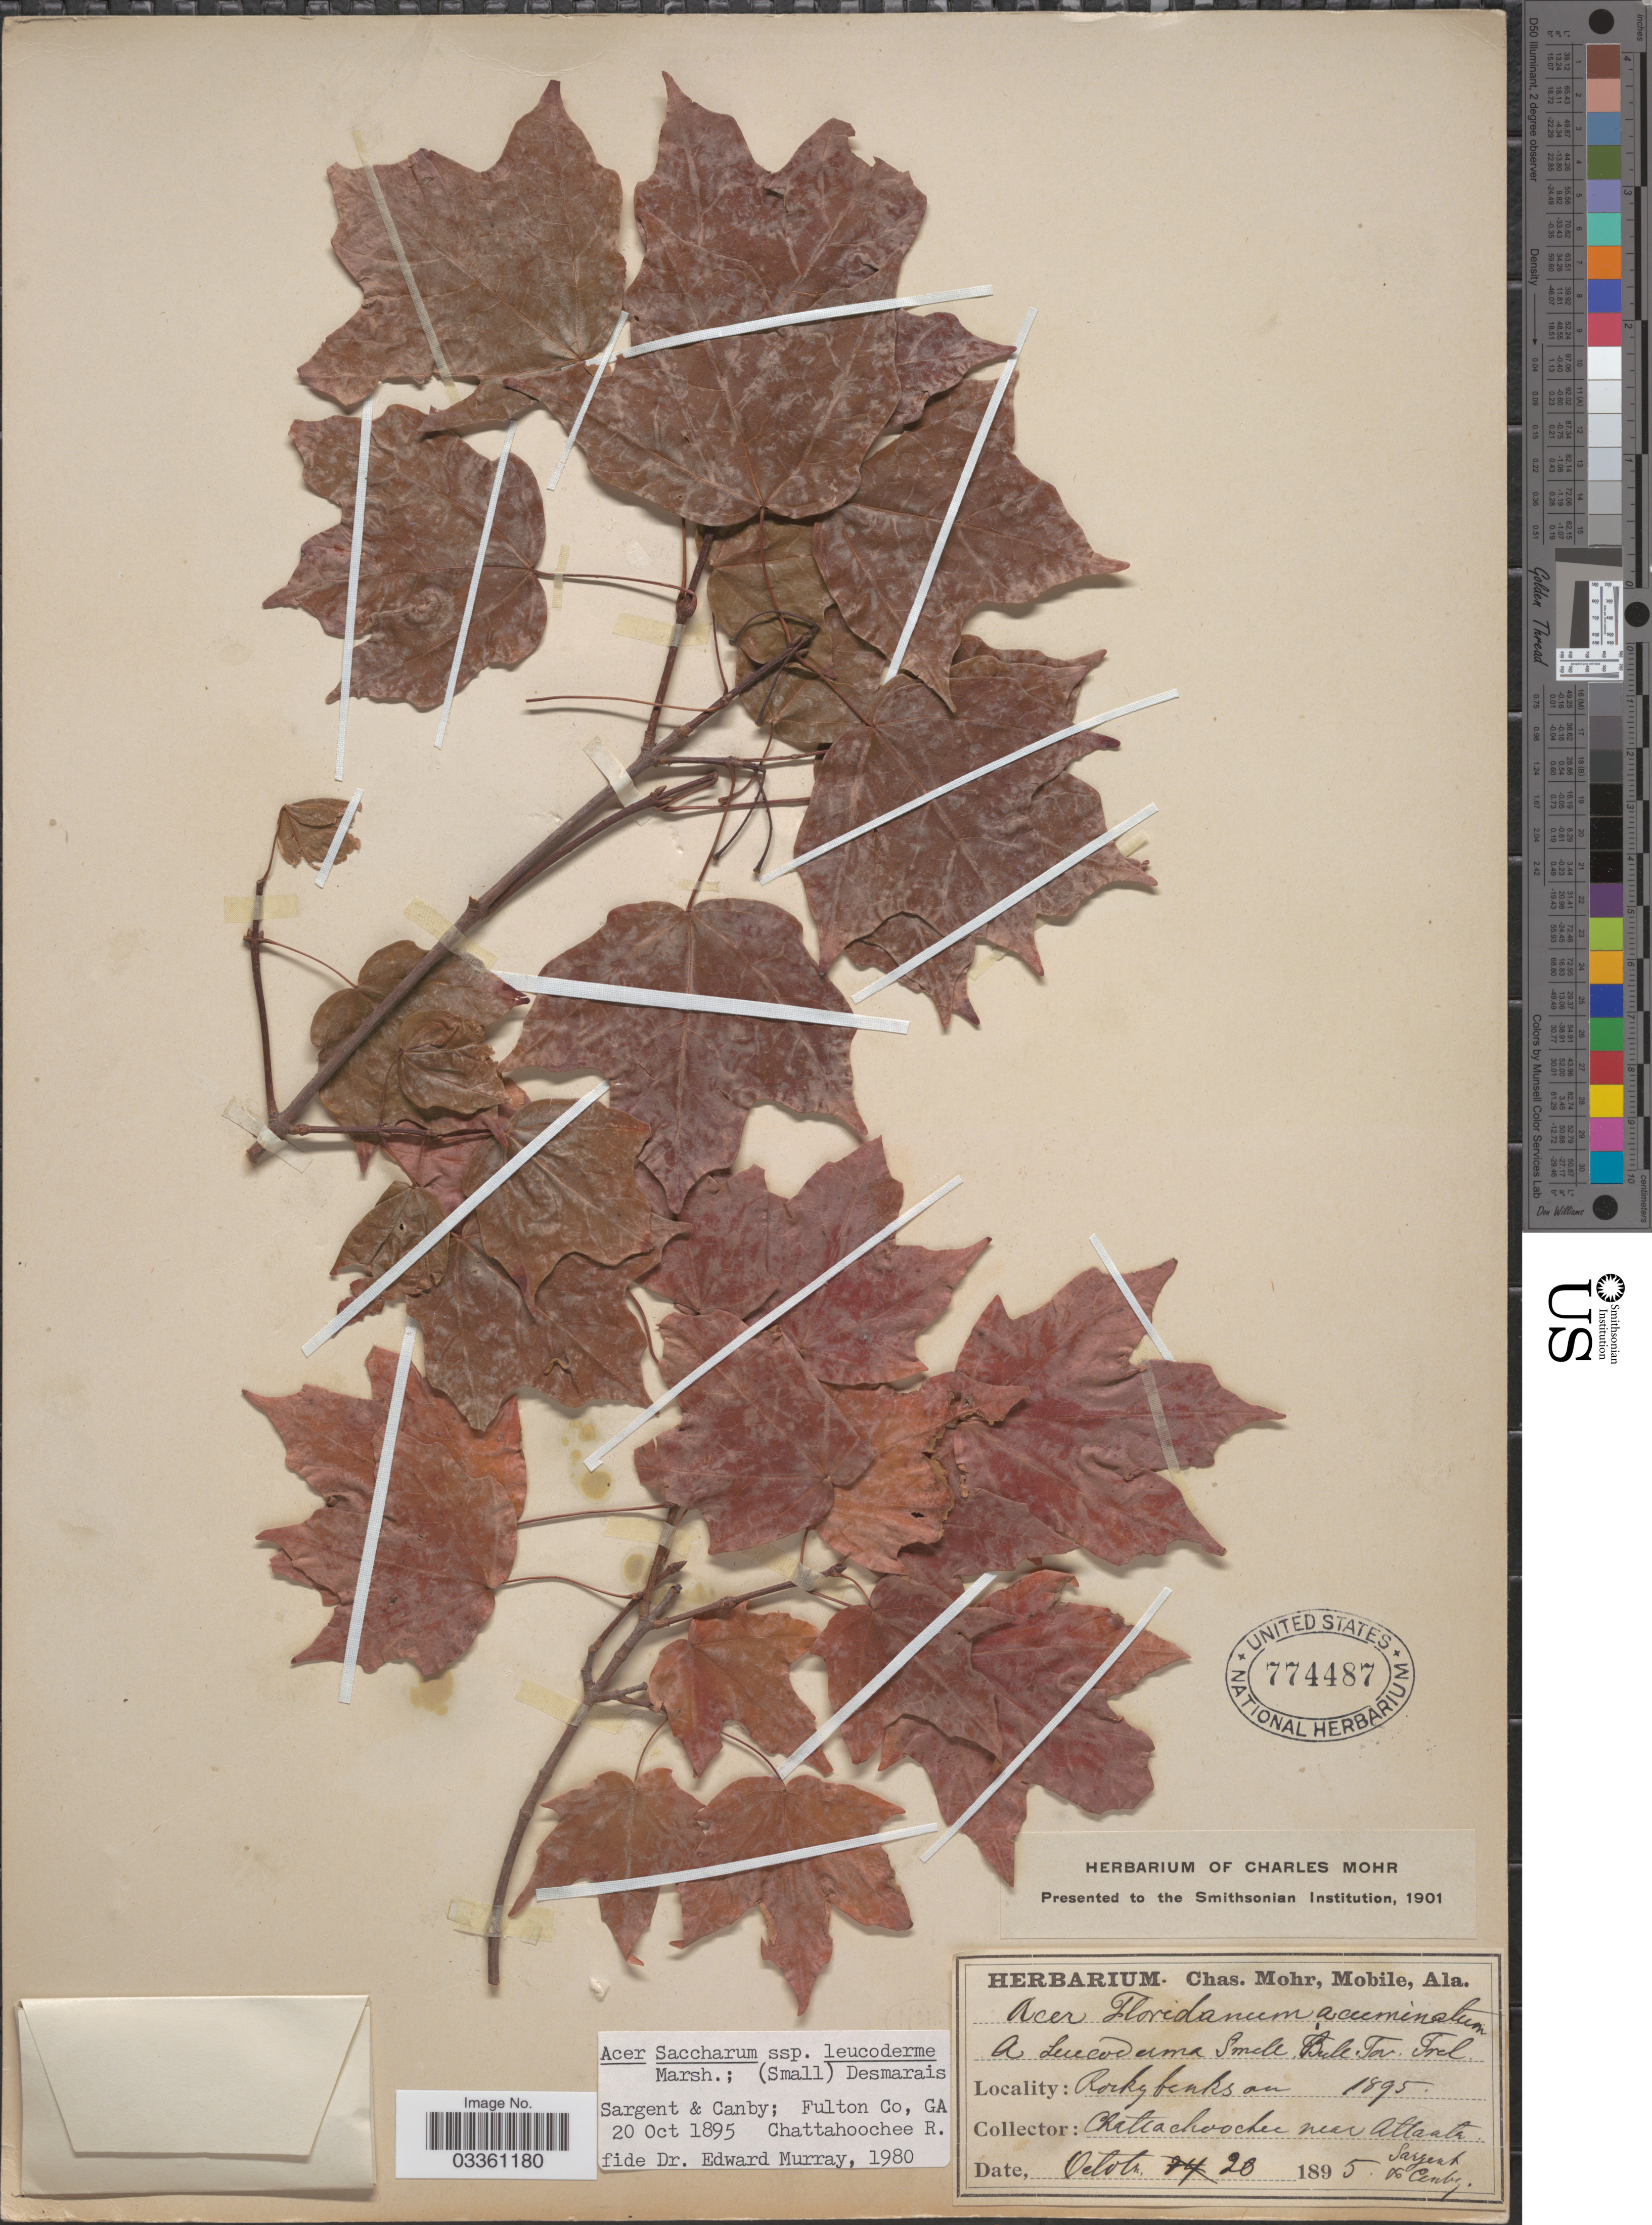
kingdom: Plantae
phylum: Tracheophyta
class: Magnoliopsida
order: Sapindales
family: Sapindaceae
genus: Acer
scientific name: Acer saccharum subsp. leucoderme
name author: (Small) Desmarais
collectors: -- Sargent & Canby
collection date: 1895-10-28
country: United States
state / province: Alabama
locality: Chattahoochee near Atlanta.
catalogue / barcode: US 774487